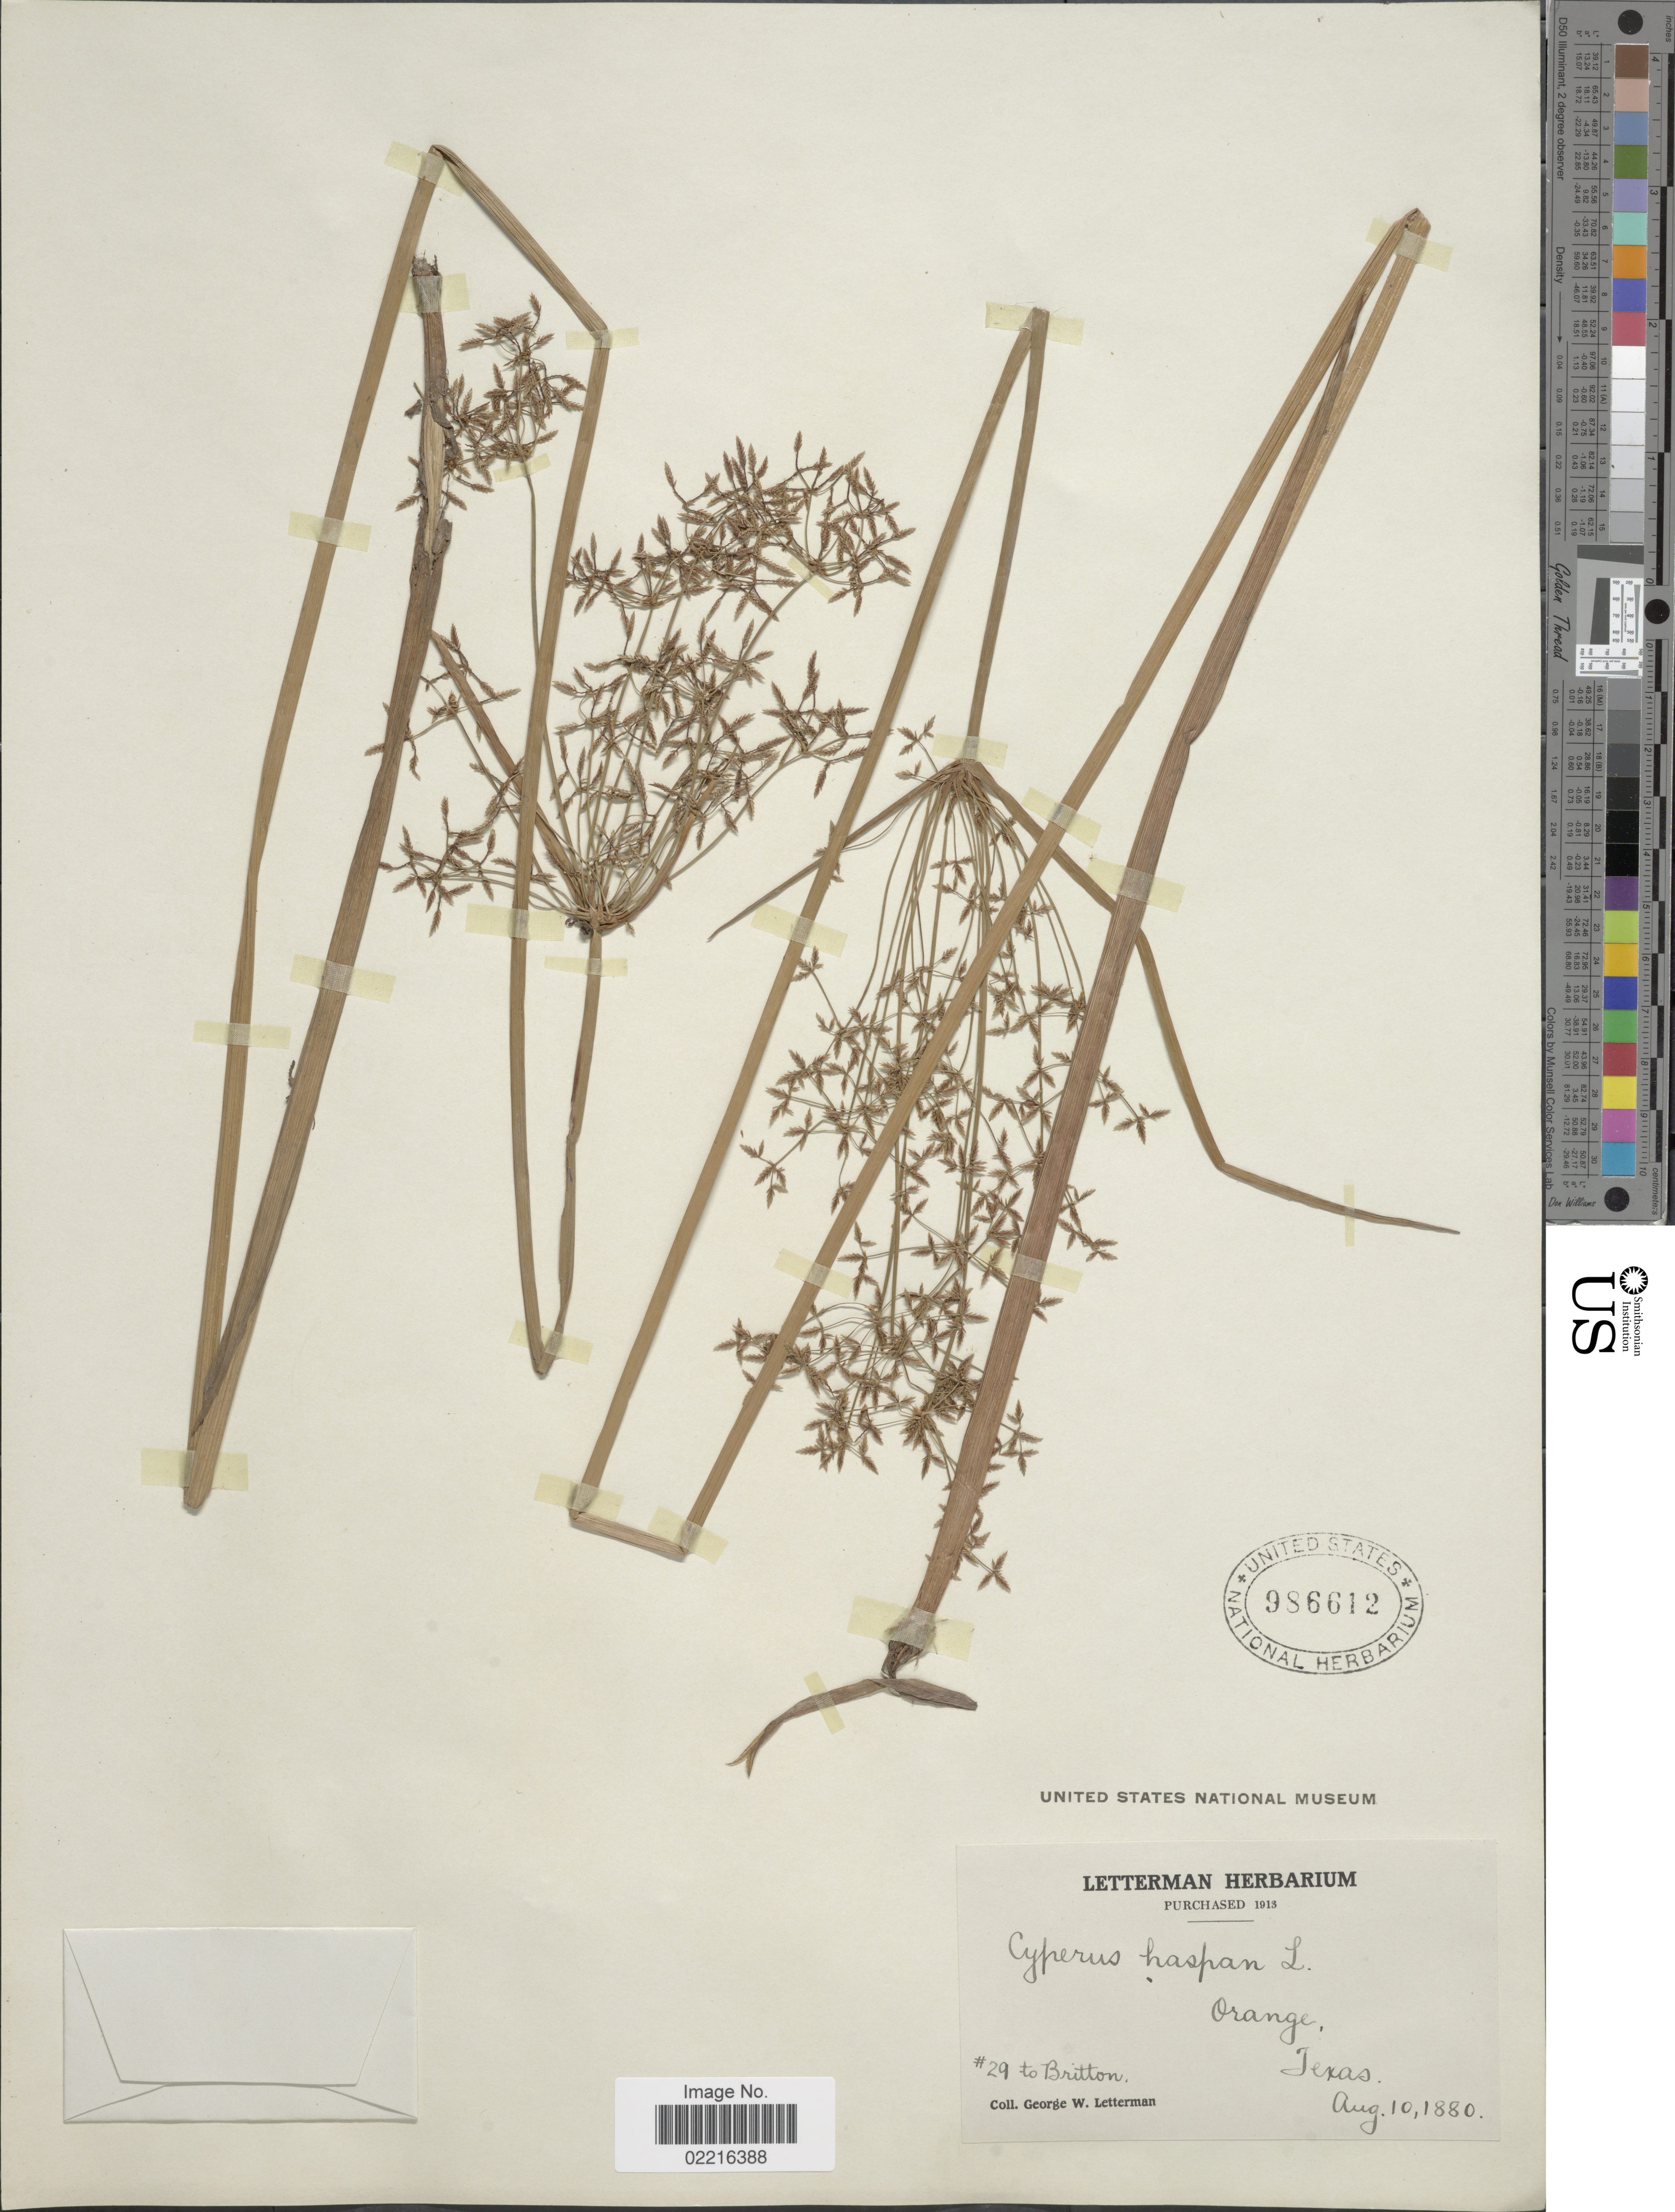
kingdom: Plantae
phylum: Tracheophyta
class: Liliopsida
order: Poales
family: Cyperaceae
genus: Cyperus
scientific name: Cyperus haspan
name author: L.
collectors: G. W. Letterman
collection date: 1880-08-10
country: United States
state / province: Texas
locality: Orange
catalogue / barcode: US 986612